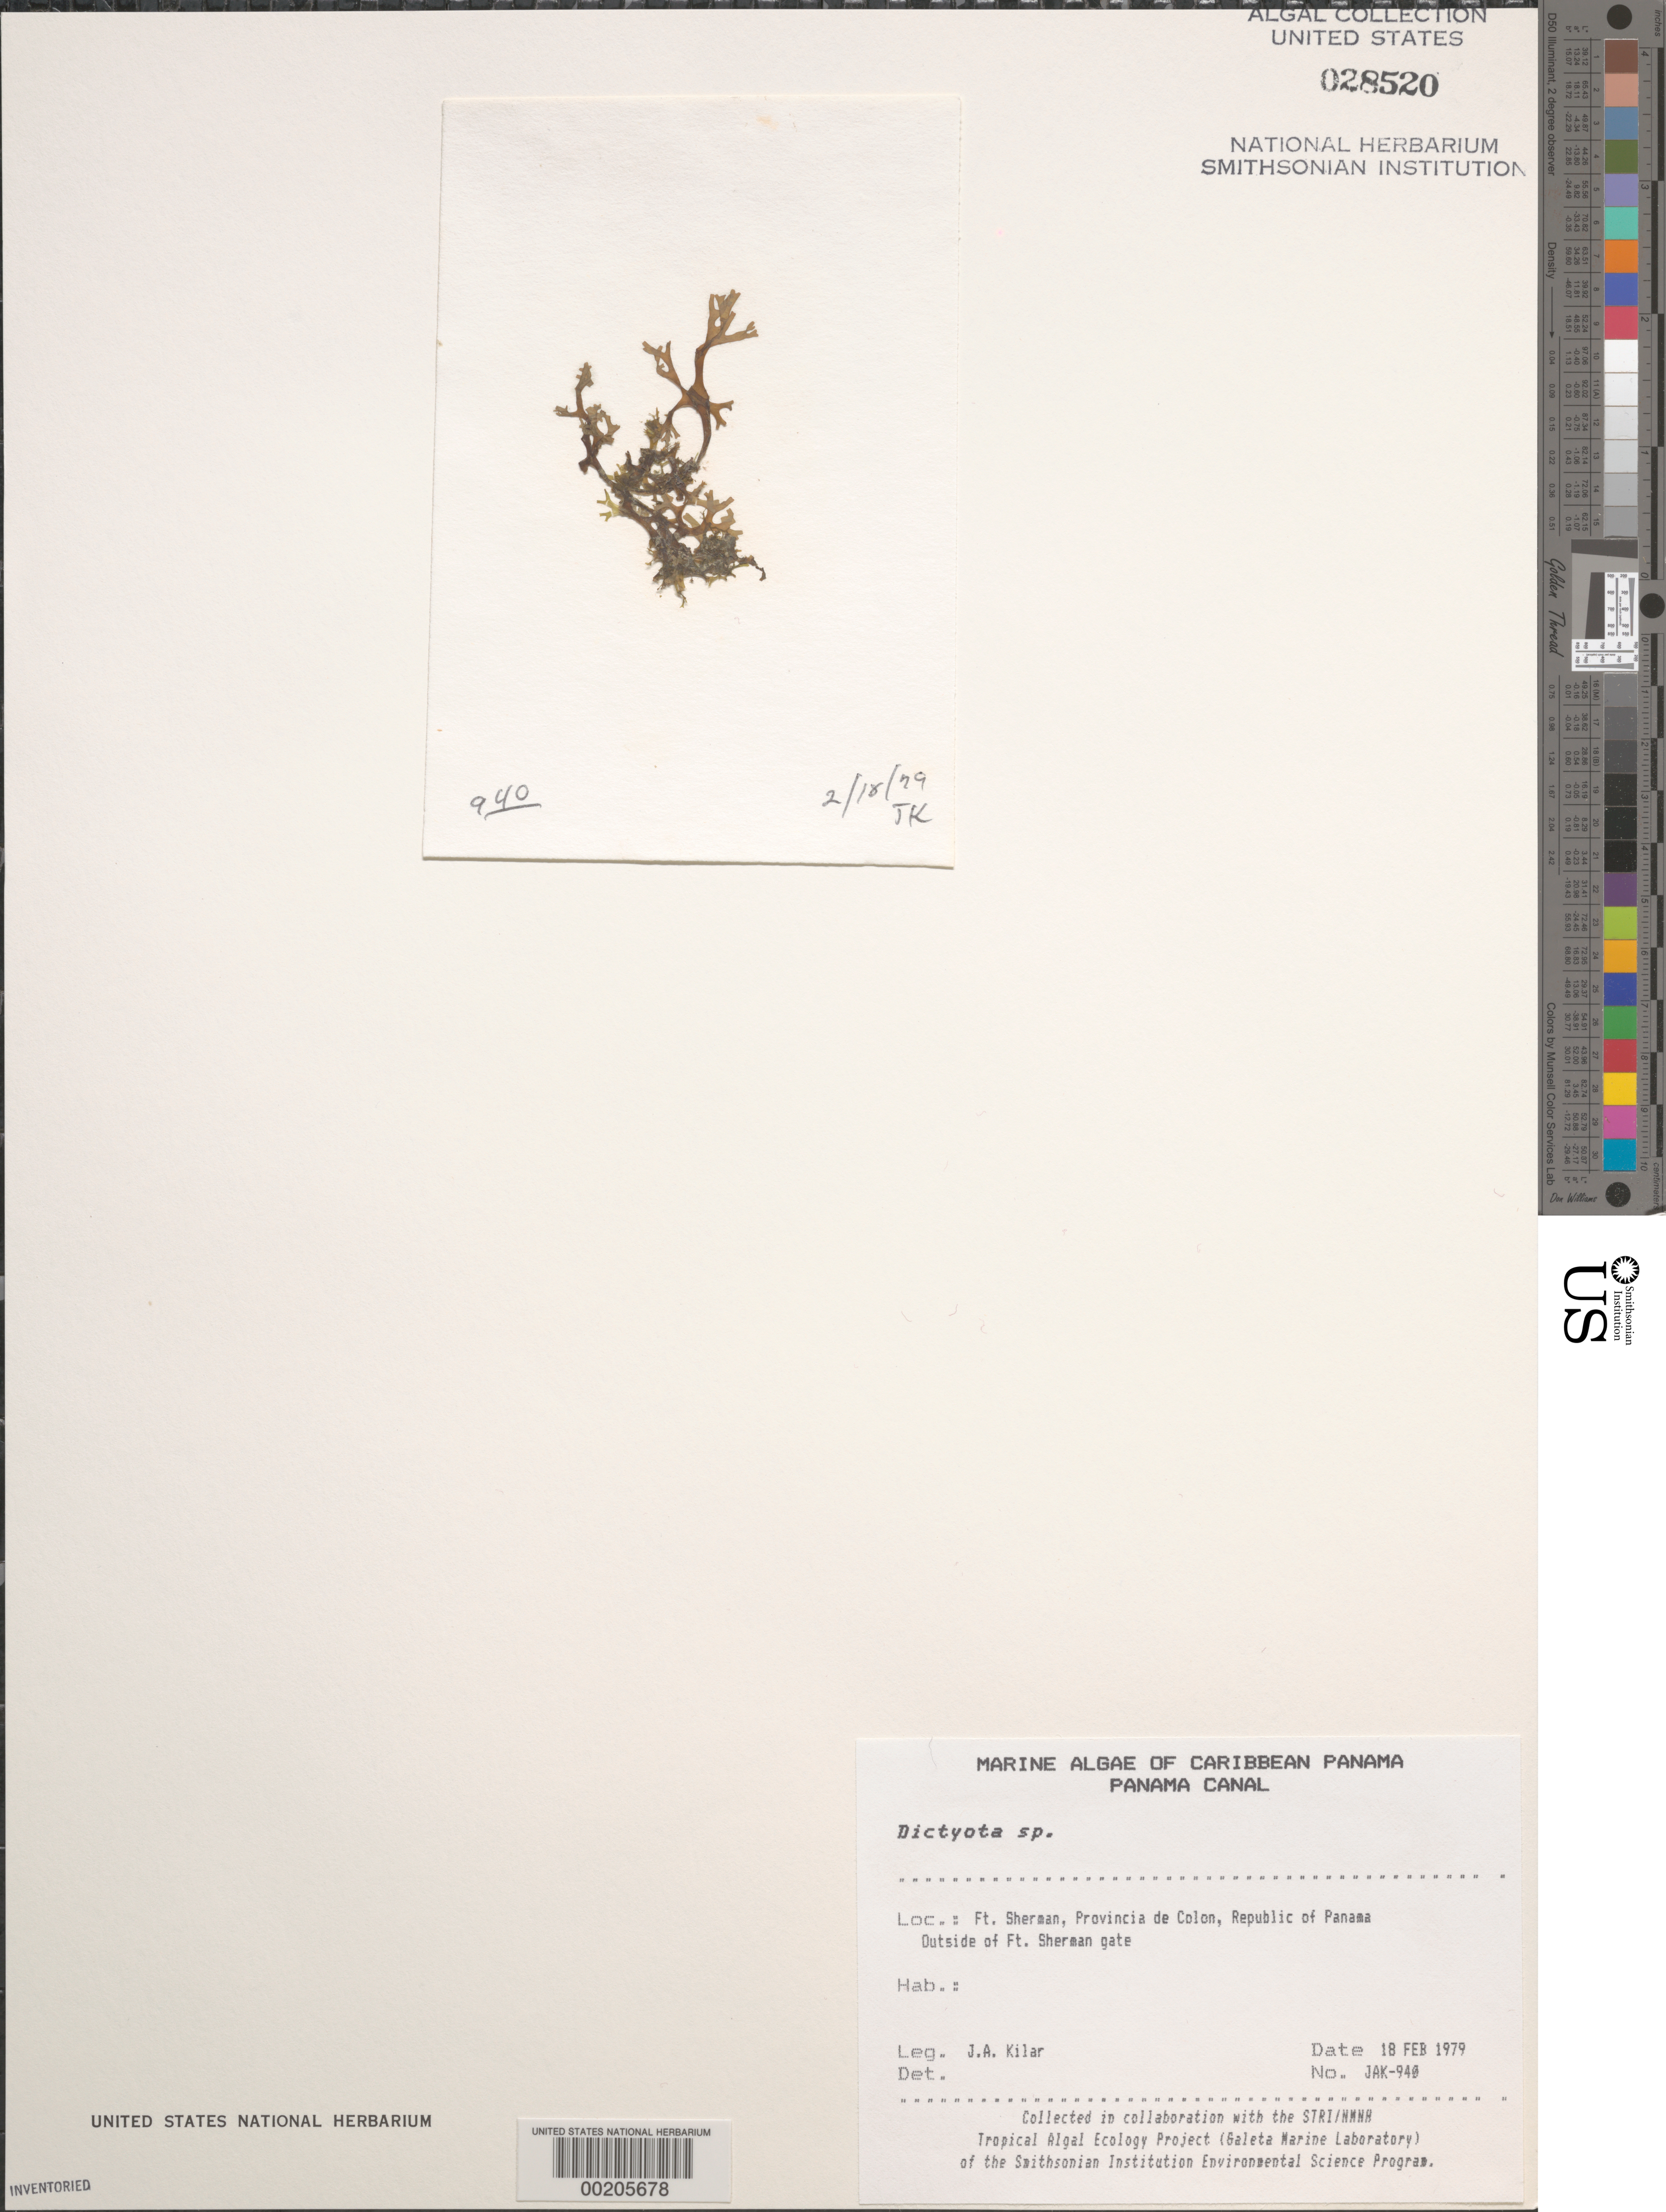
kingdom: Chromista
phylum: Ochrophyta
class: Phaeophyceae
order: Dictyotales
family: Dictyotaceae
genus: Dictyota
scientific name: Dictyota sp.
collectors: J. A. Kilar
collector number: JAK-940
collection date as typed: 18 Feb 1979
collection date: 1979-02-18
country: Panama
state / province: Colón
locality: Fort Sherman, Panama Canal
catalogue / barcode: US 28520